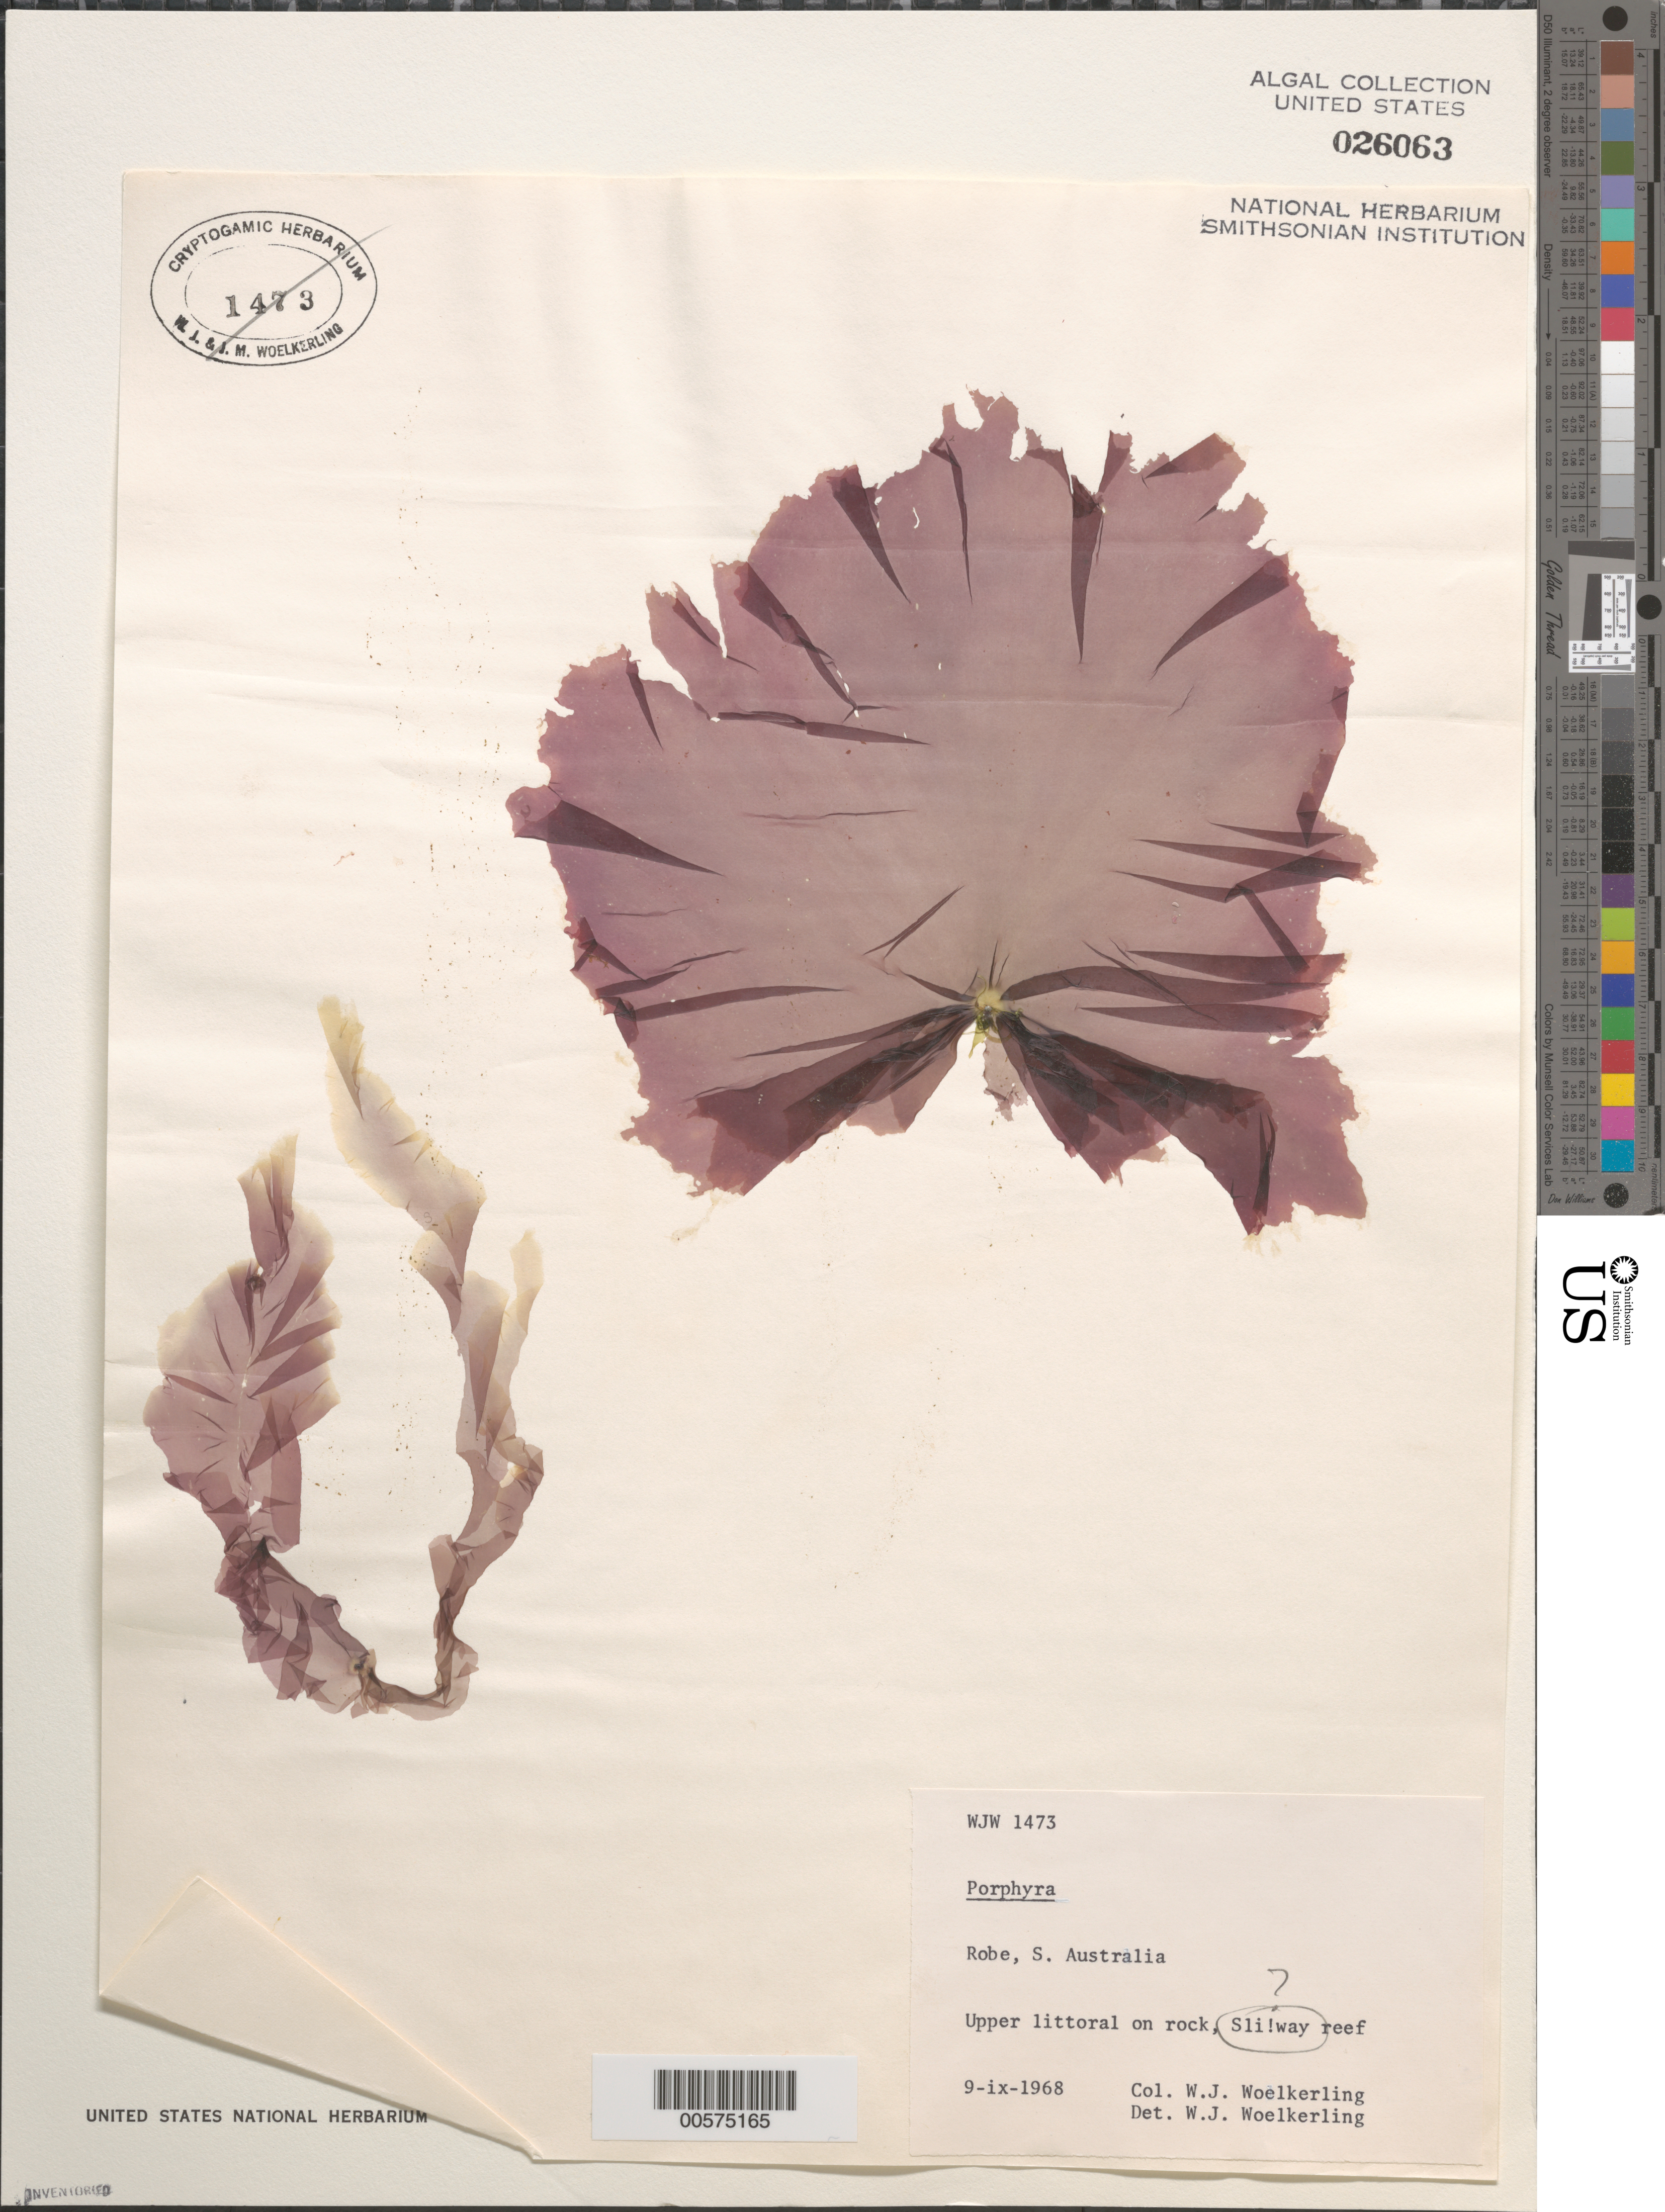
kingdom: Plantae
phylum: Rhodophyta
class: Bangiophyceae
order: Bangiales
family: Bangiaceae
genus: Porphyra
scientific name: Porphyra sp.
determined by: Woelkerling, W. J.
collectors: W. Woelkerling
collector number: WJW 1473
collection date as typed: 09 Sep 1968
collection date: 1968-09-09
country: Australia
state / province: South Australia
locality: Robe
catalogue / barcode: US 26063